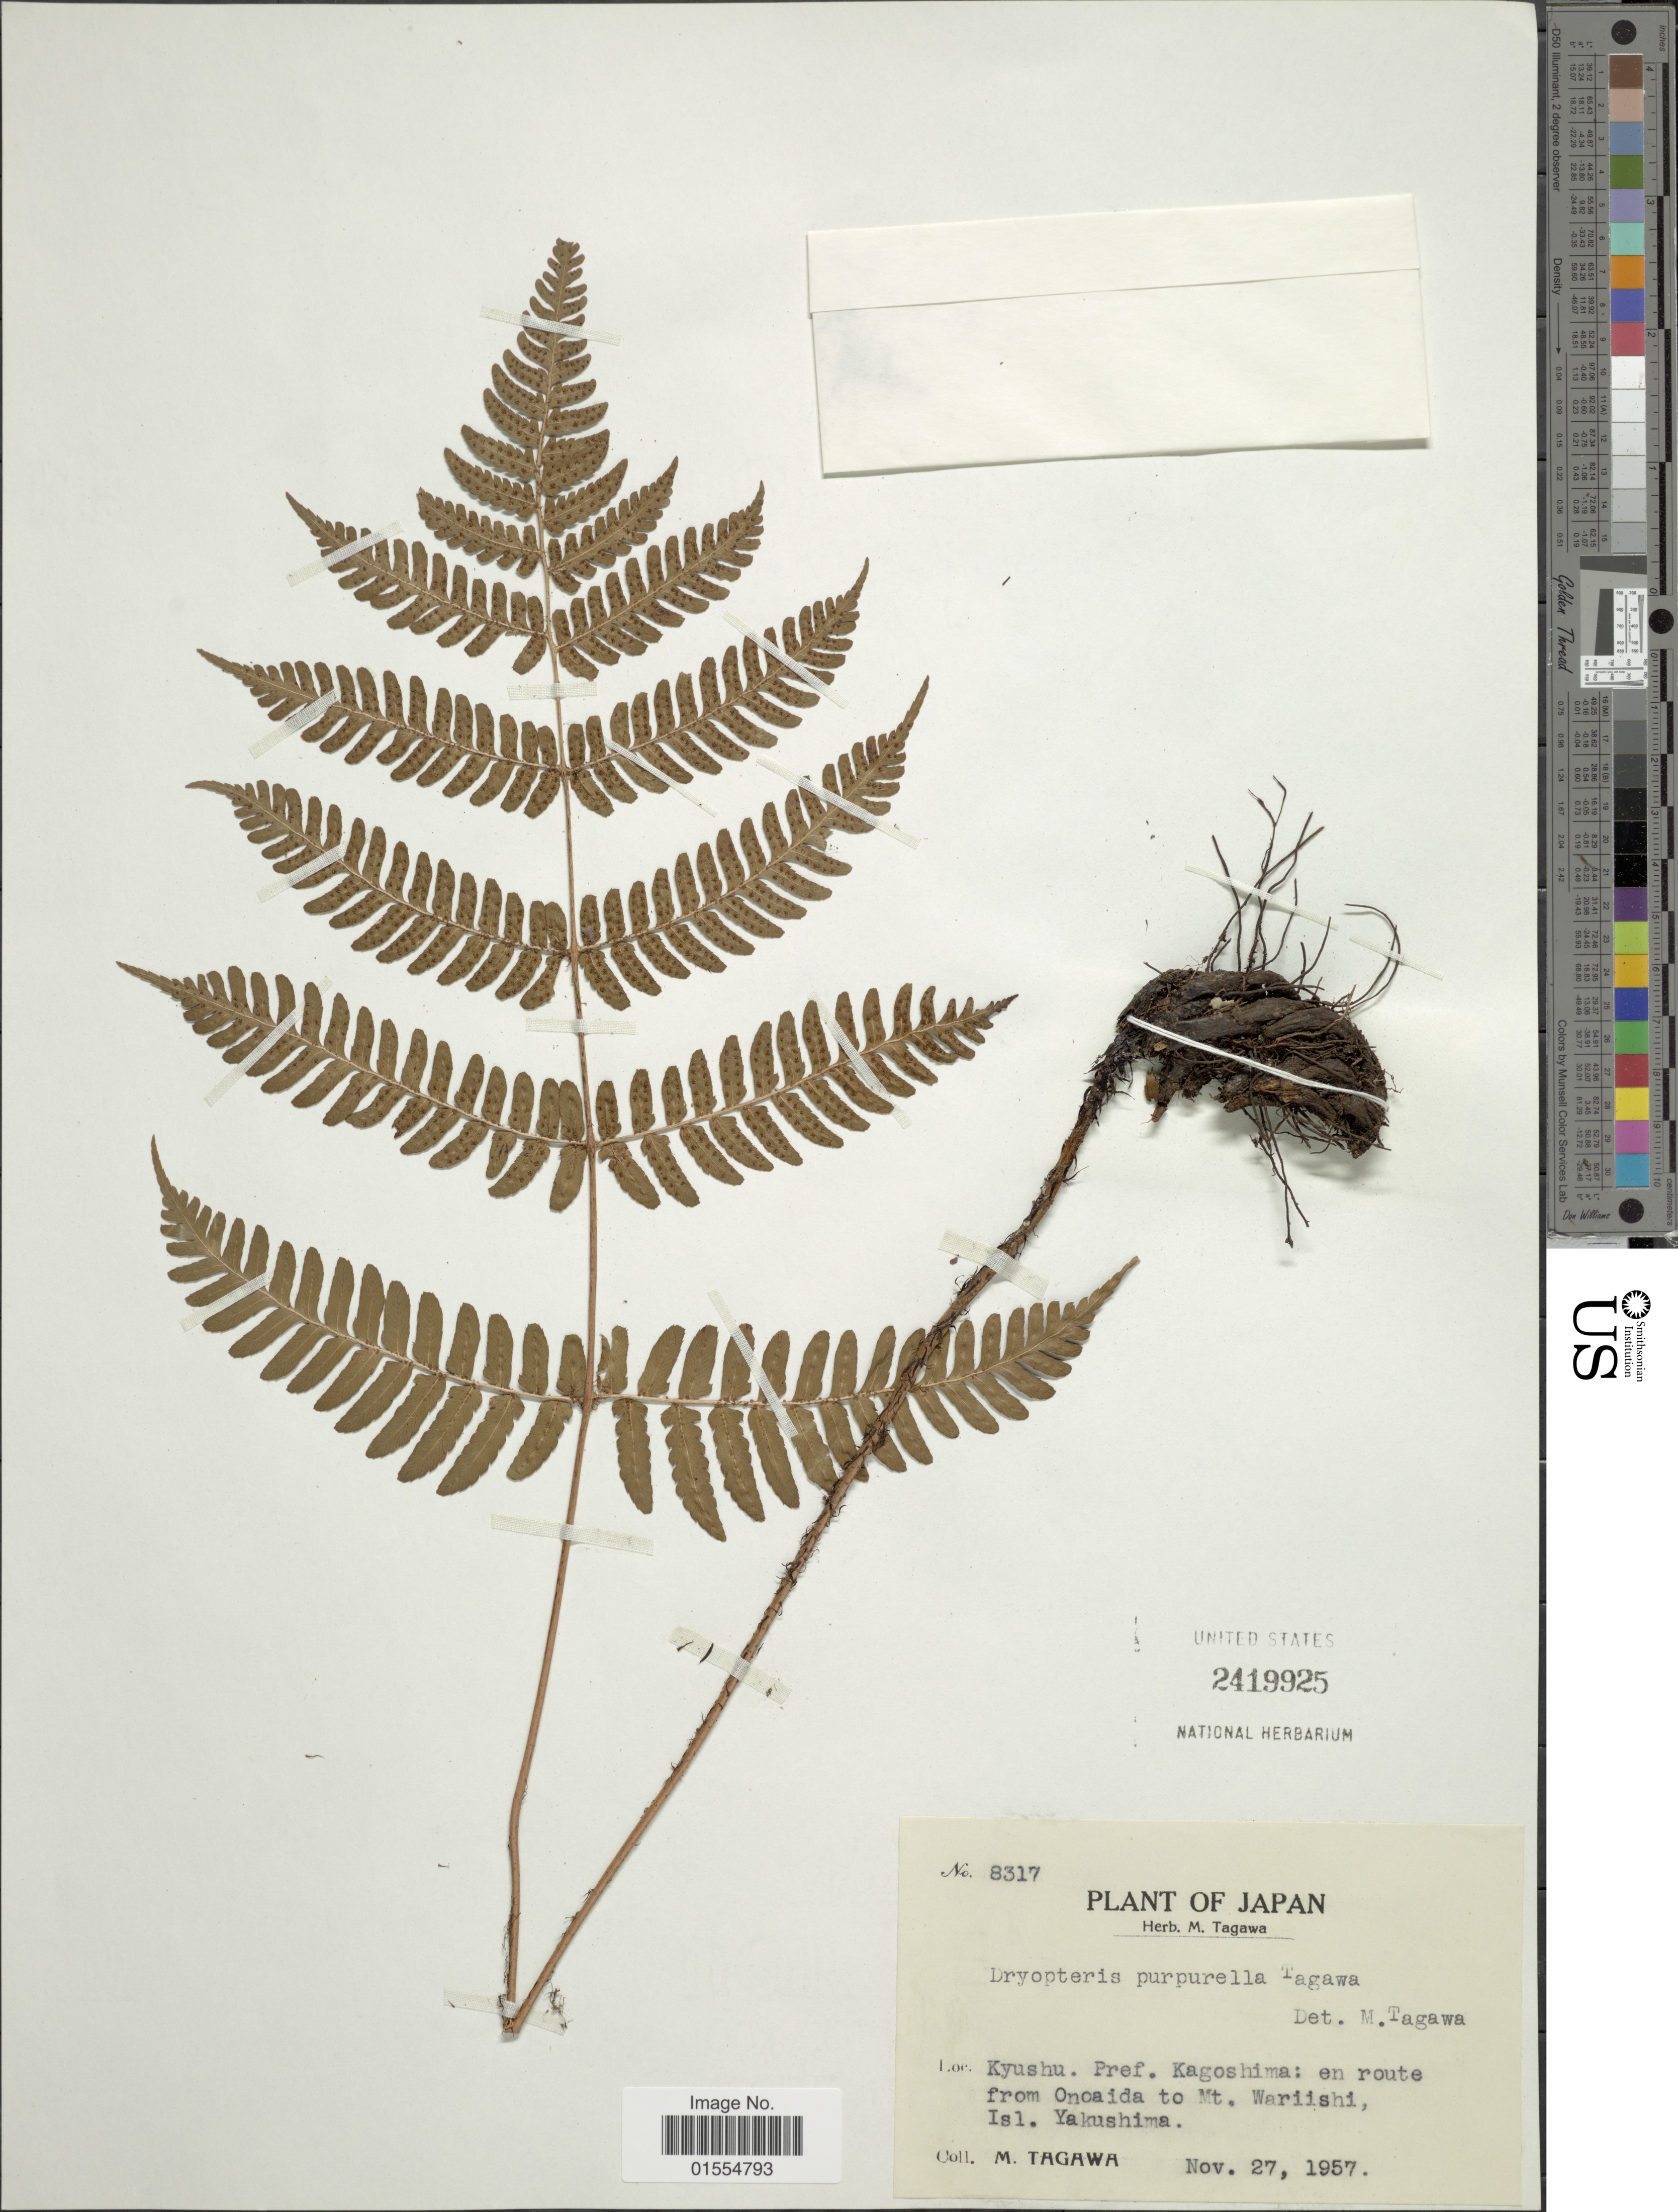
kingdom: Plantae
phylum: Tracheophyta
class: Polypodiopsida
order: Polypodiales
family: Dryopteridaceae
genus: Dryopteris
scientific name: Dryopteris purpurella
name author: Tagawa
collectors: M. Tagawa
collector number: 8317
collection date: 1957-11-27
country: Japan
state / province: Kagosima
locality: Japan, Kyushu, Pref. Kagoshima: en route from Onoaida to Mt. Wariishi, Isl. Yakushima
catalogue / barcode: US 2419925